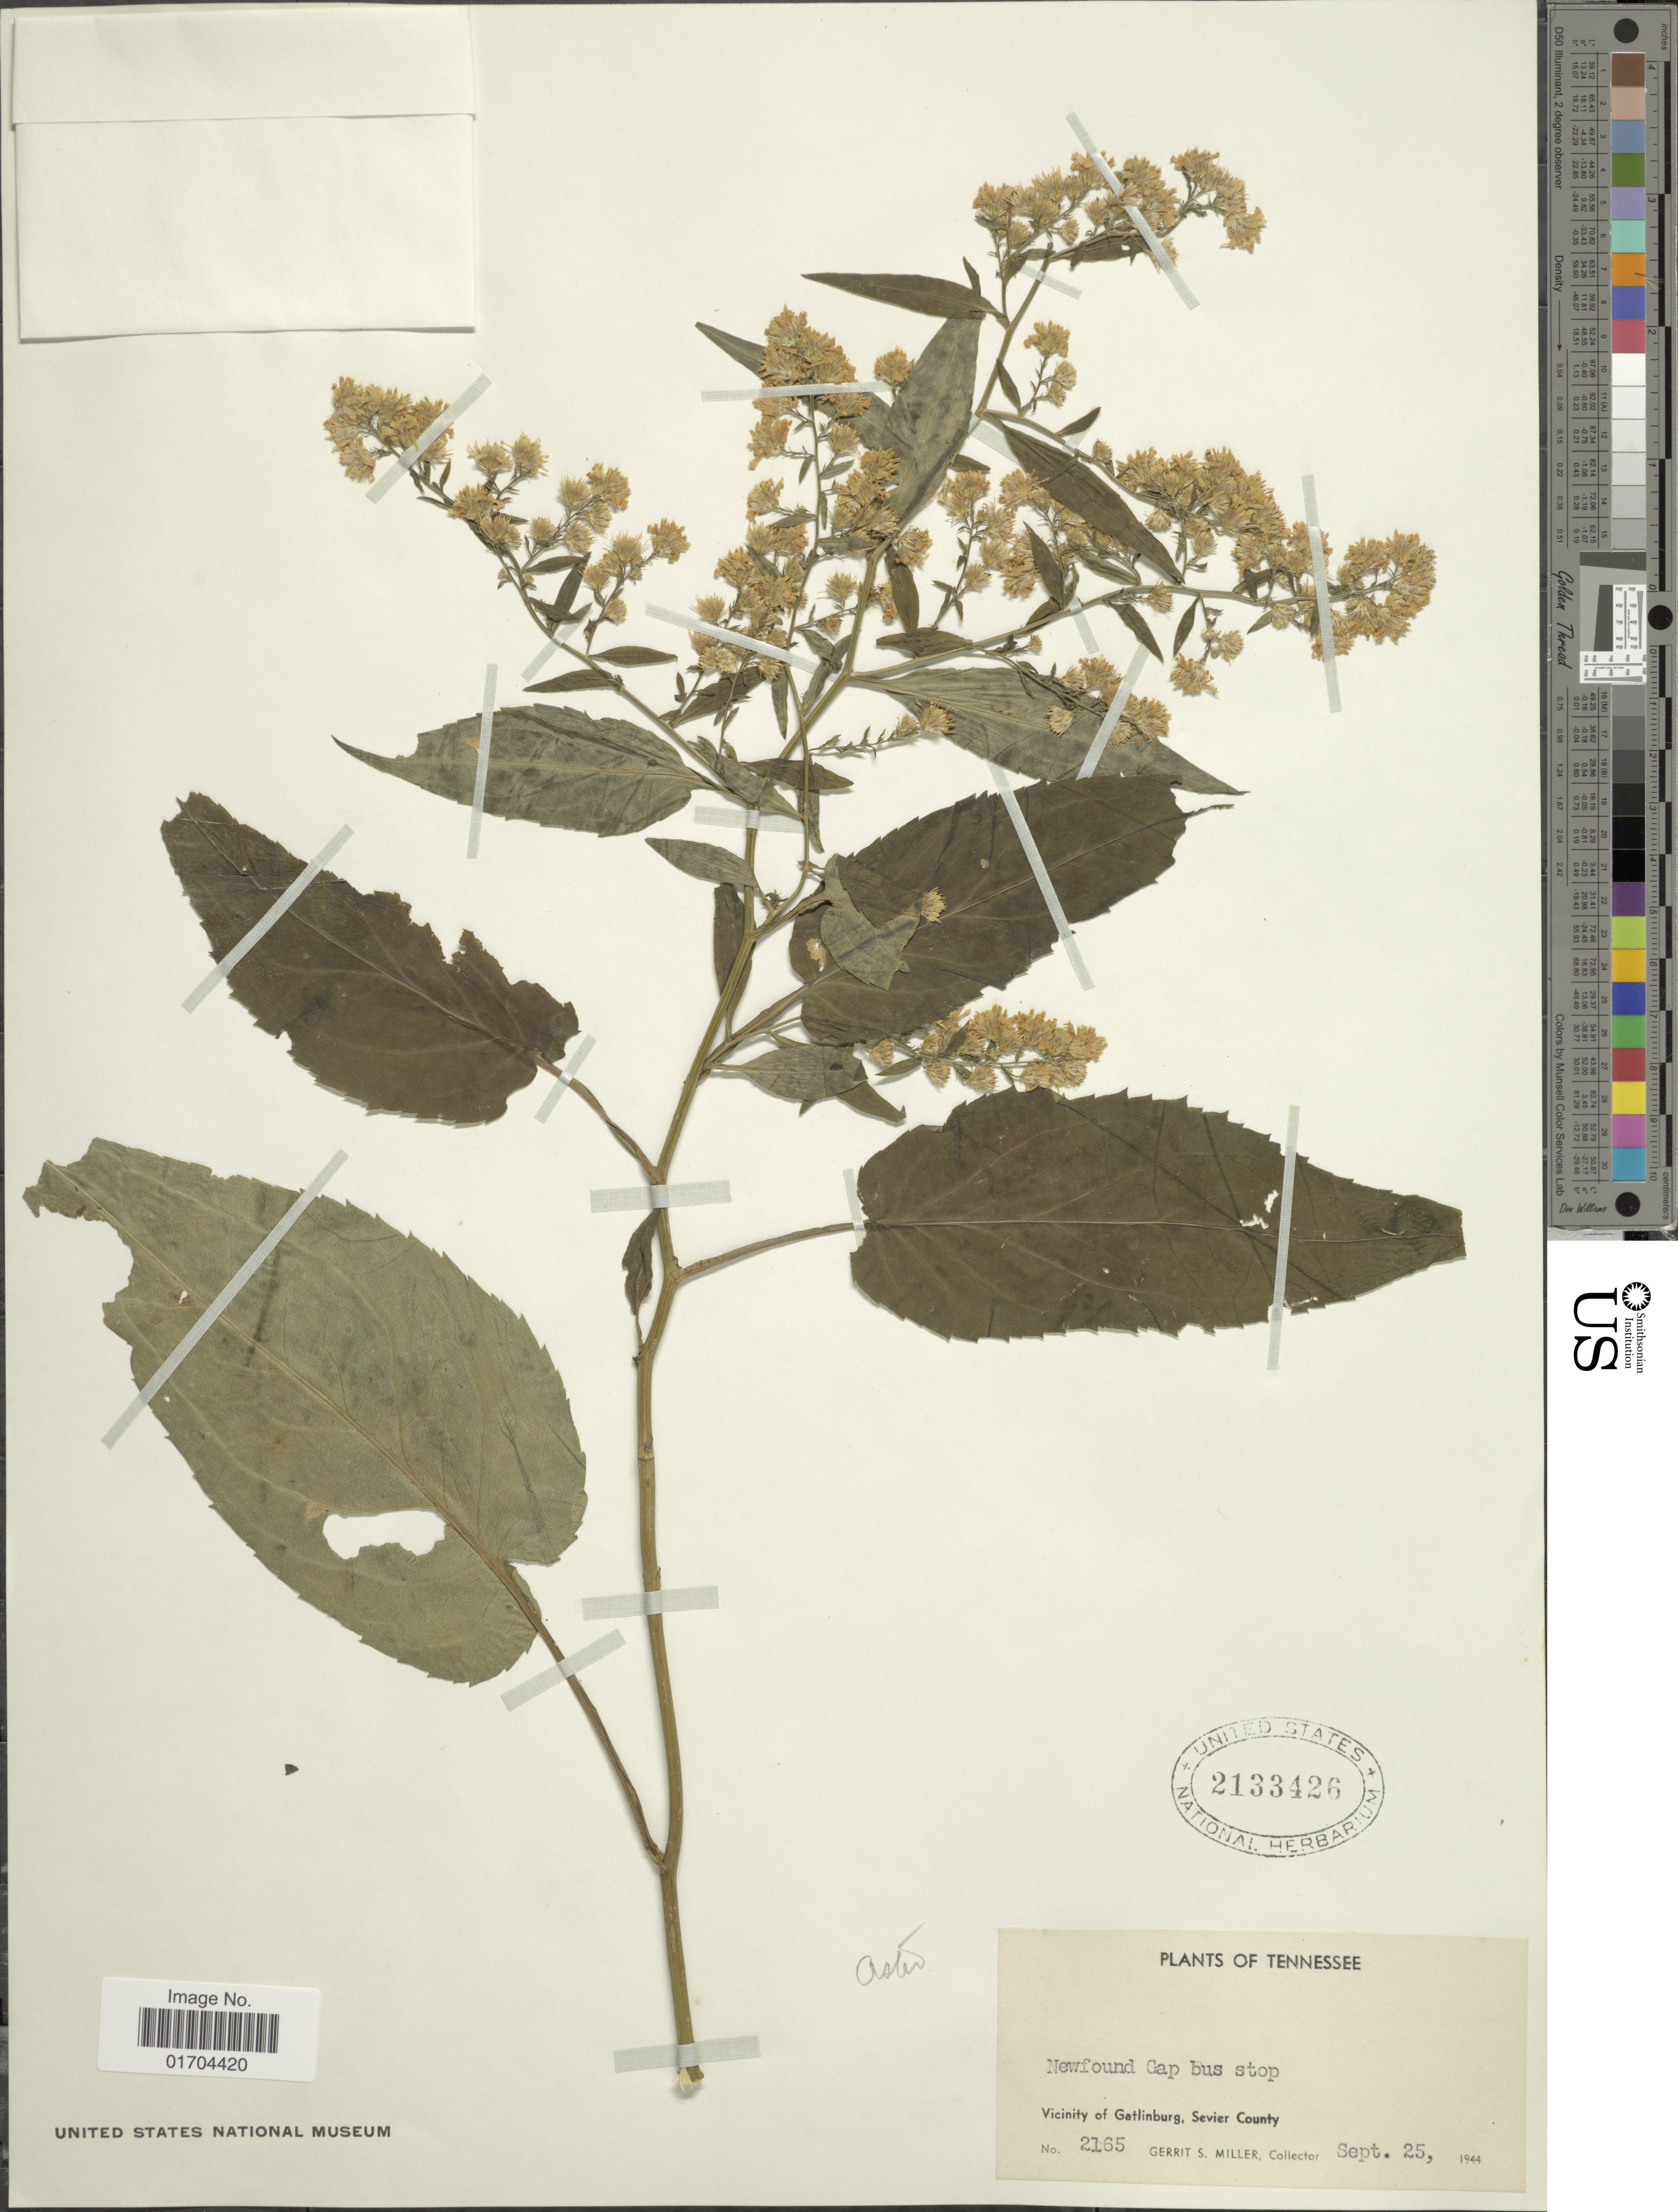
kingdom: Plantae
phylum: Tracheophyta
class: Magnoliopsida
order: Asterales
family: Asteraceae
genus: Symphyotrichum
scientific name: Symphyotrichum sp.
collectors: G. S. Miller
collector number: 2165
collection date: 1944-09-25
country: United States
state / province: Tennessee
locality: Newfound Gap bus stop, Vicinity of Gatlinburg, Sevier County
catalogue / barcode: US 2133426